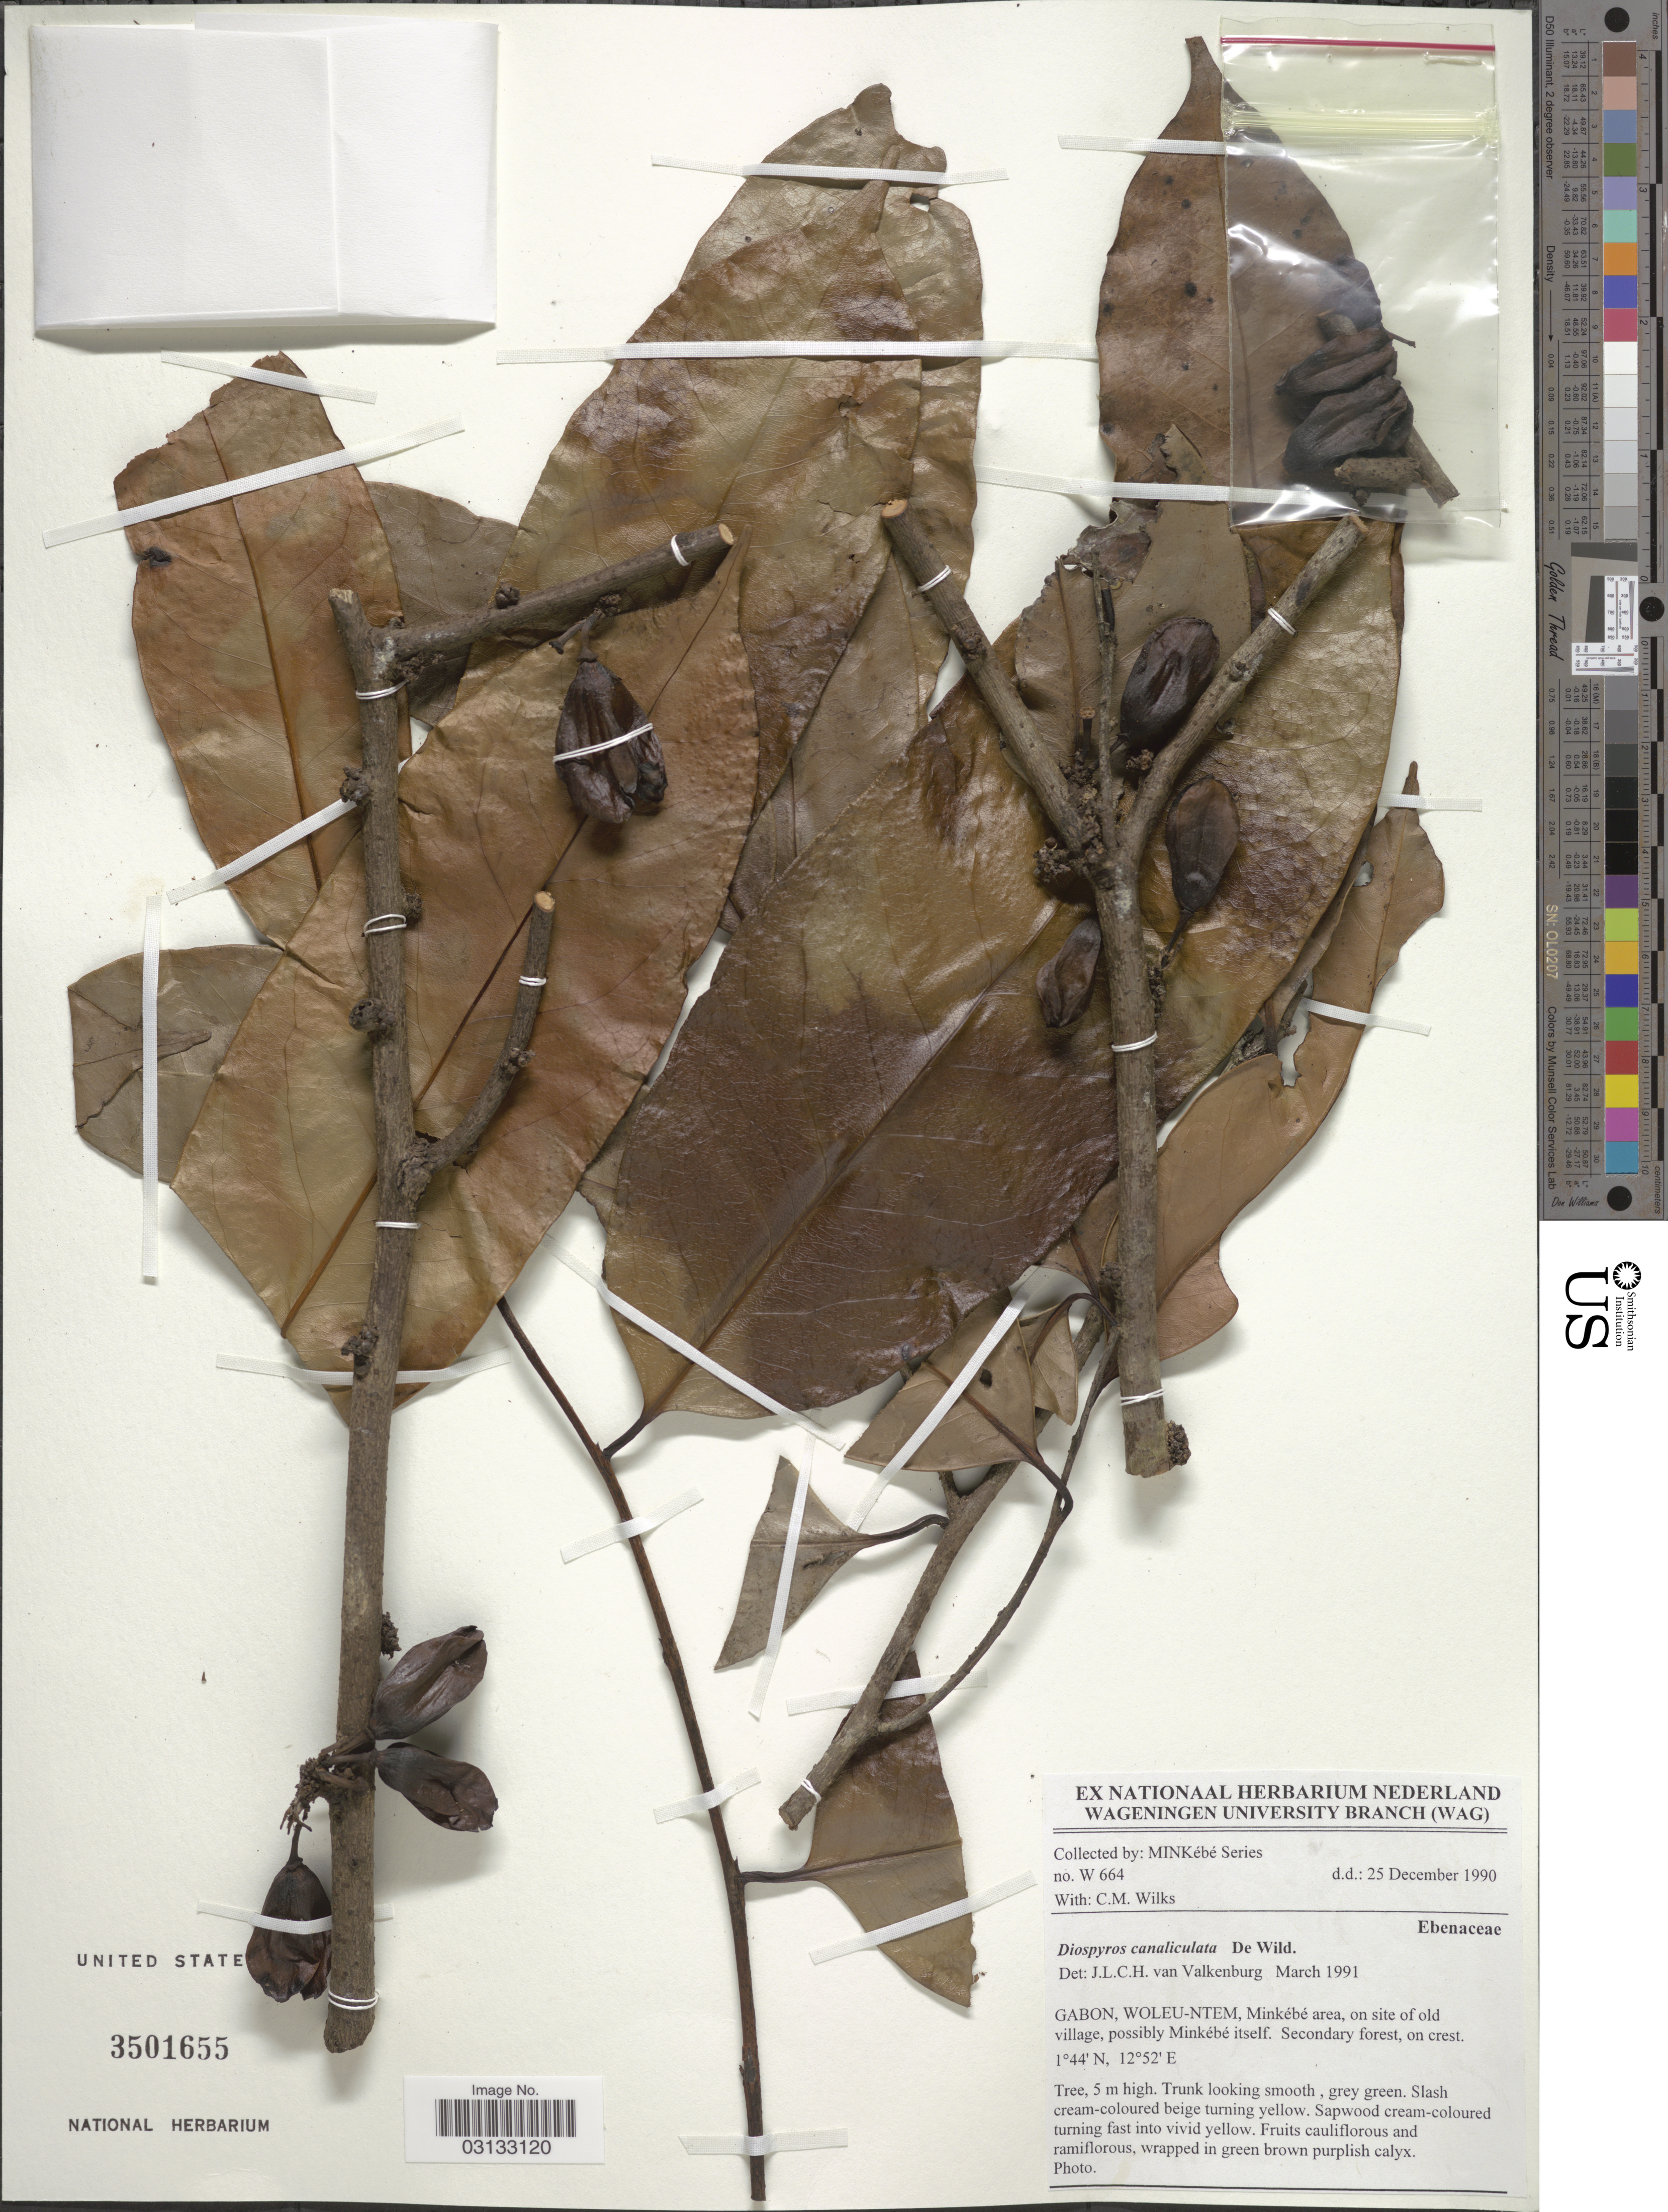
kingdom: Plantae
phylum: Tracheophyta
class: Magnoliopsida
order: Ericales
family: Ebenaceae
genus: Diospyros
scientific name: Diospyros canaliculata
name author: De Wild.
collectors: MINKébé Series & C. Wilks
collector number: W 664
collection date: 1990-12-25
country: Gabon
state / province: Woleu-Ntem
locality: Gabon, Woleu-Ntem, Minkébé area, on site of old village, possibly Minkébé itself.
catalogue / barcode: US 3501655